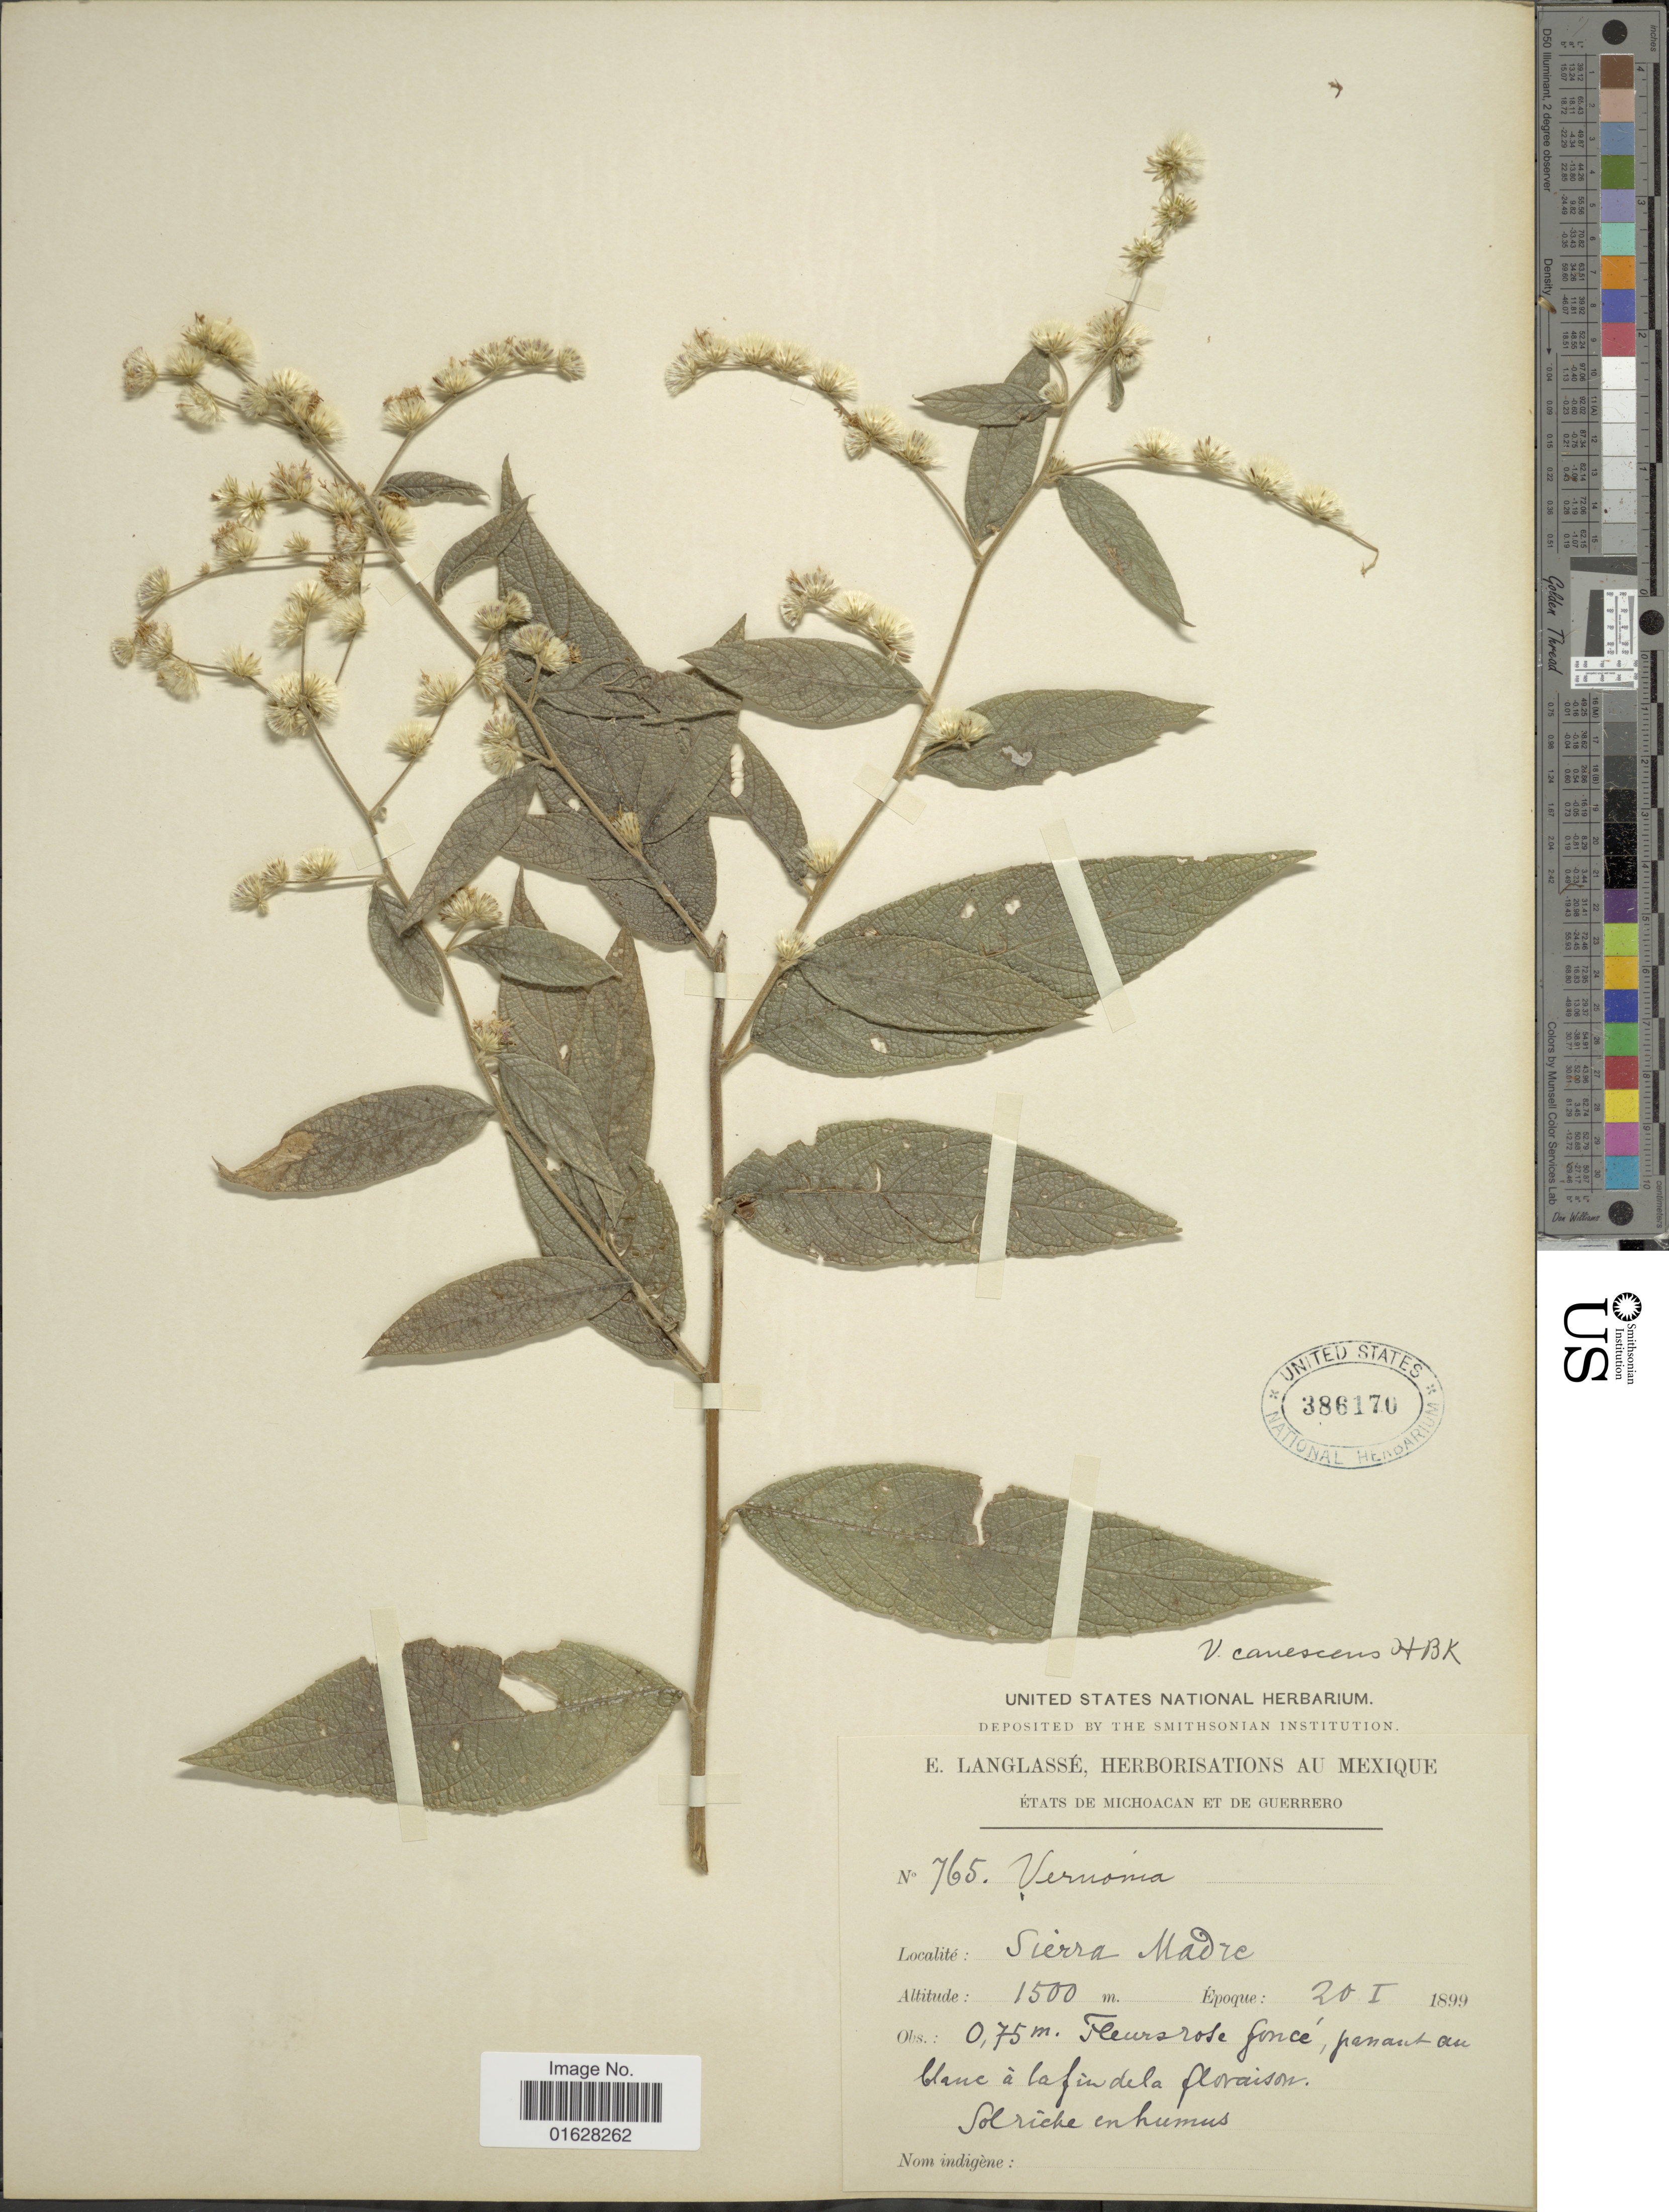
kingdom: Plantae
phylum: Tracheophyta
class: Magnoliopsida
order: Asterales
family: Asteraceae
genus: Lepidaploa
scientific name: Lepidaploa canescens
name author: (Kunth) H. Rob.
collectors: ex herb. E. Langlasse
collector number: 765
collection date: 1899-01-20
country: Mexico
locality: Etats de Michoacan et de Guerrero, Sierra Madre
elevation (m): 1500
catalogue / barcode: US 386170